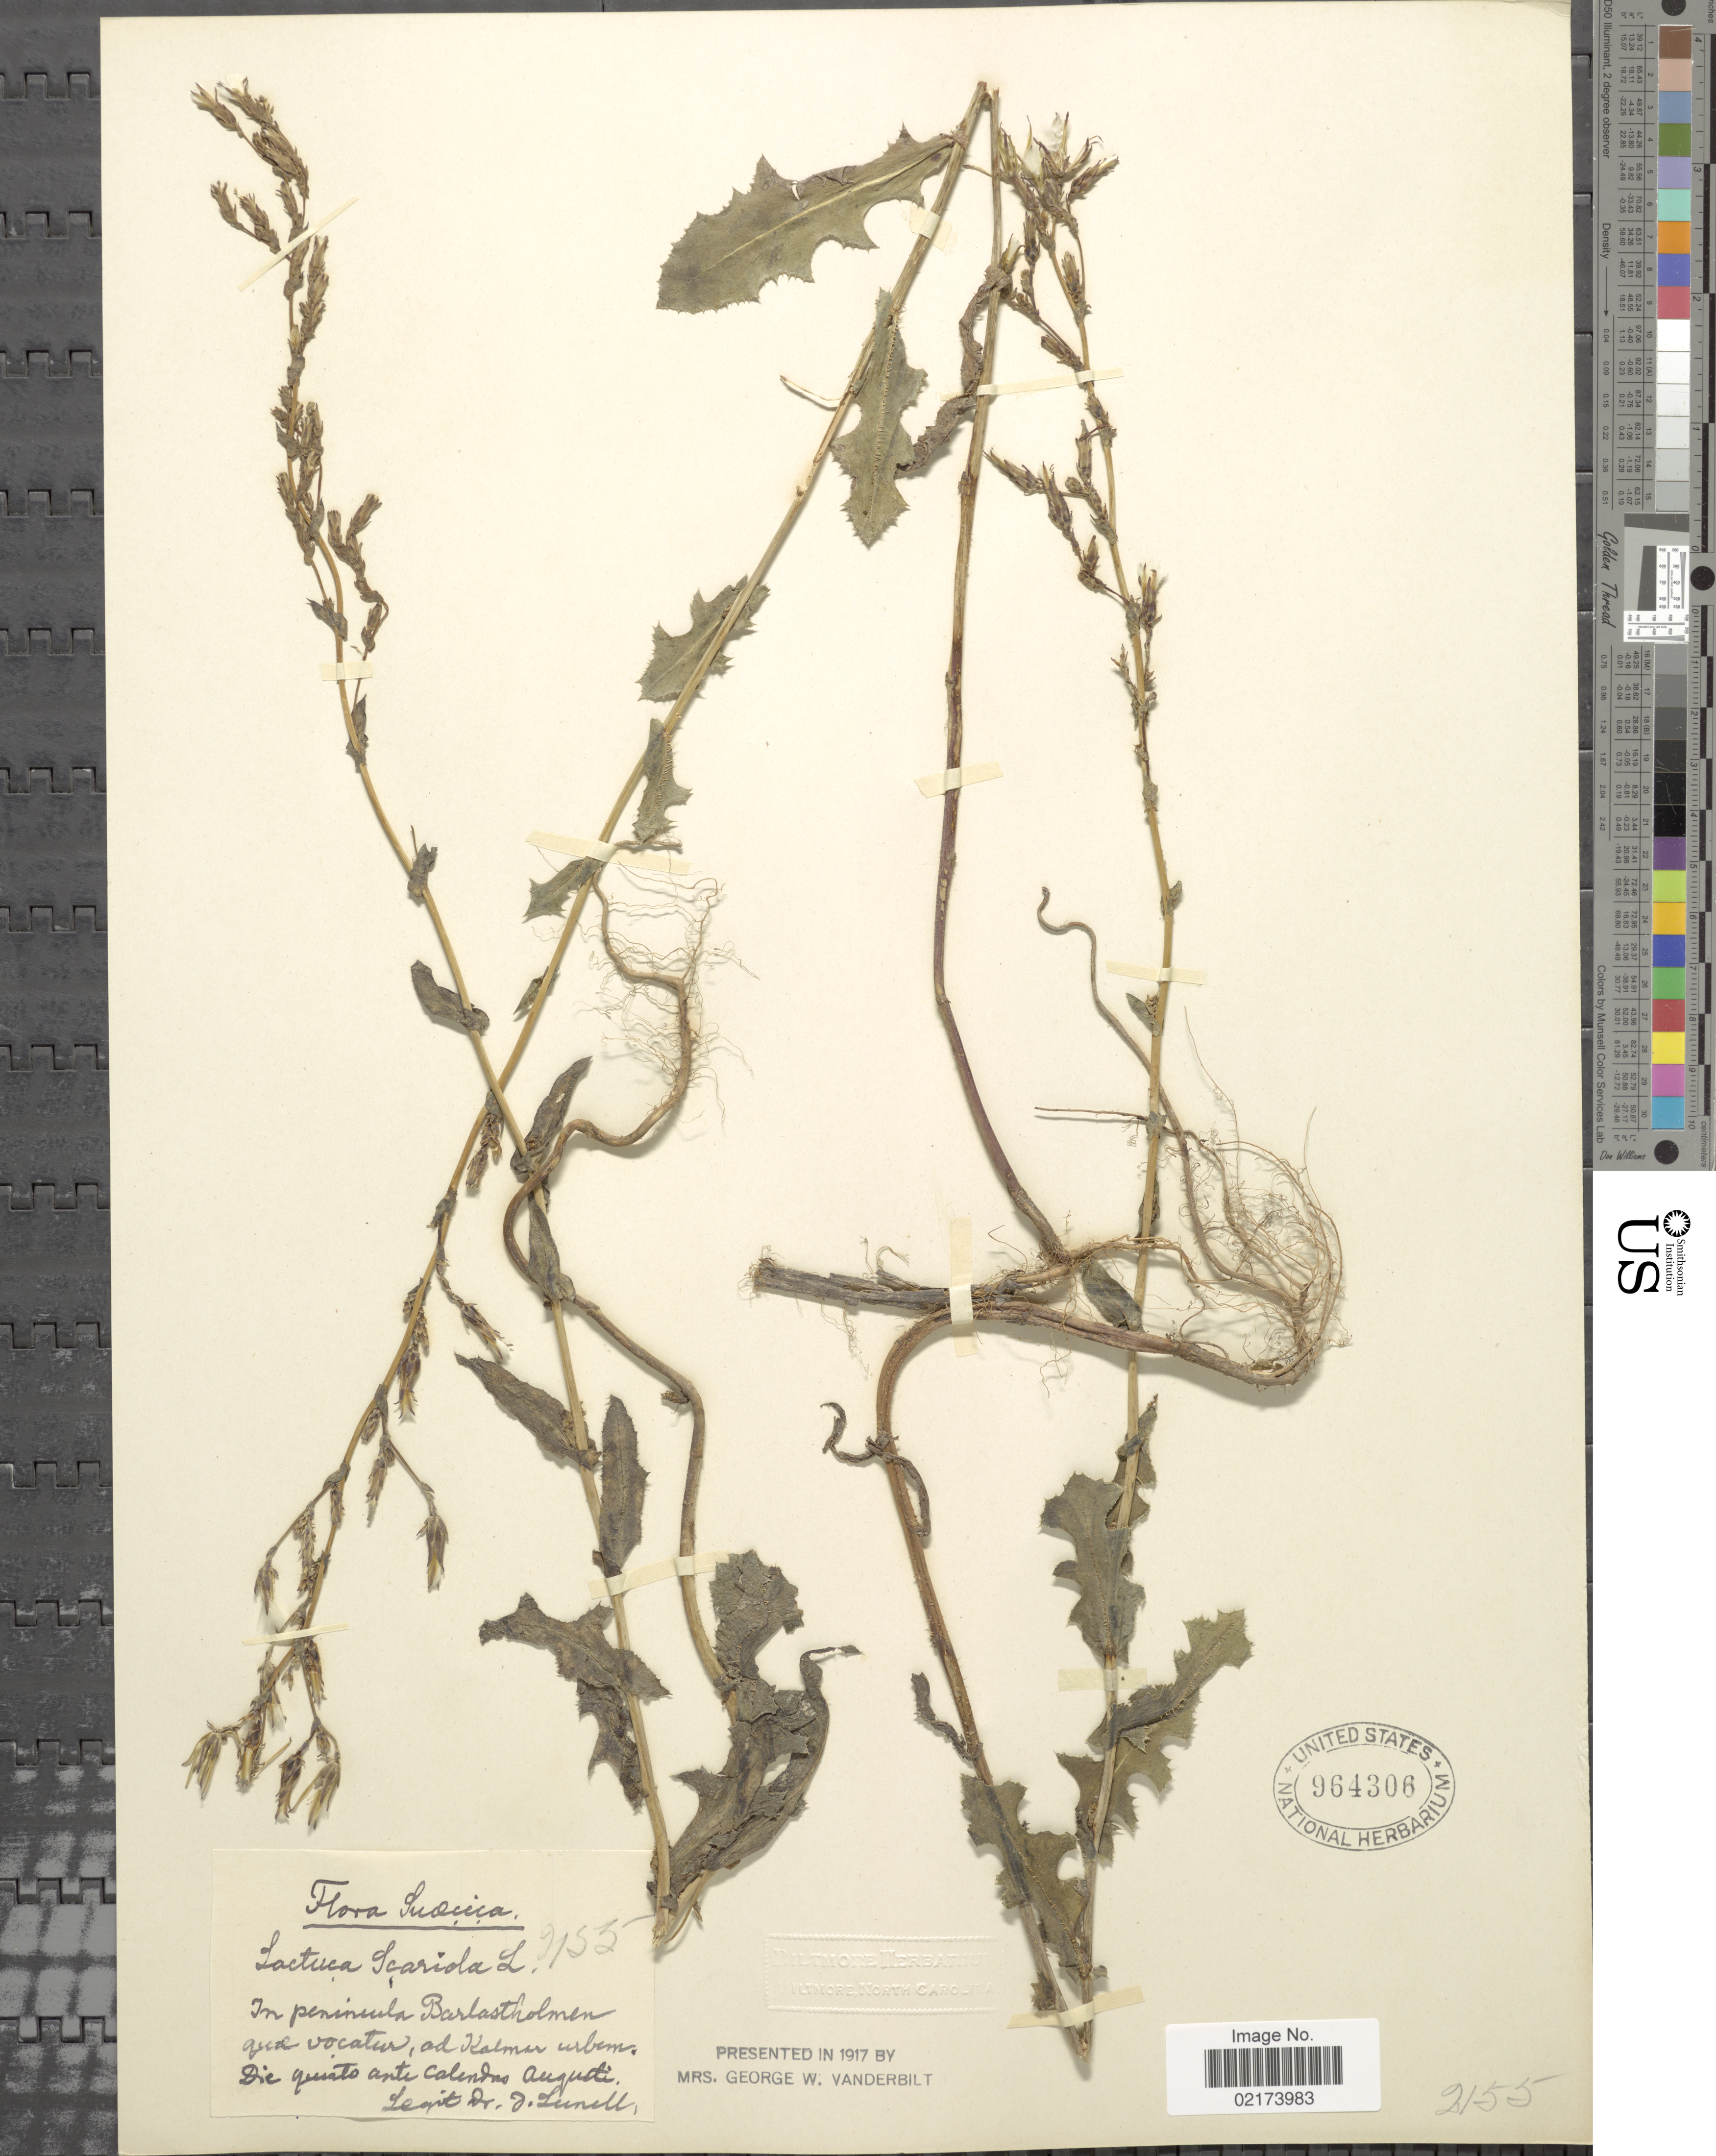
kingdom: Plantae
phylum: Tracheophyta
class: Magnoliopsida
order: Asterales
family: Asteraceae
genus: Lactuca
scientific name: Lactuca serriola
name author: L.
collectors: J. Lunell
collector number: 2155*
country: Sweden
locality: In peninsula Barlastholmen qud vocatur, ad Kalmar urbem.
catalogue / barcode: US 964306